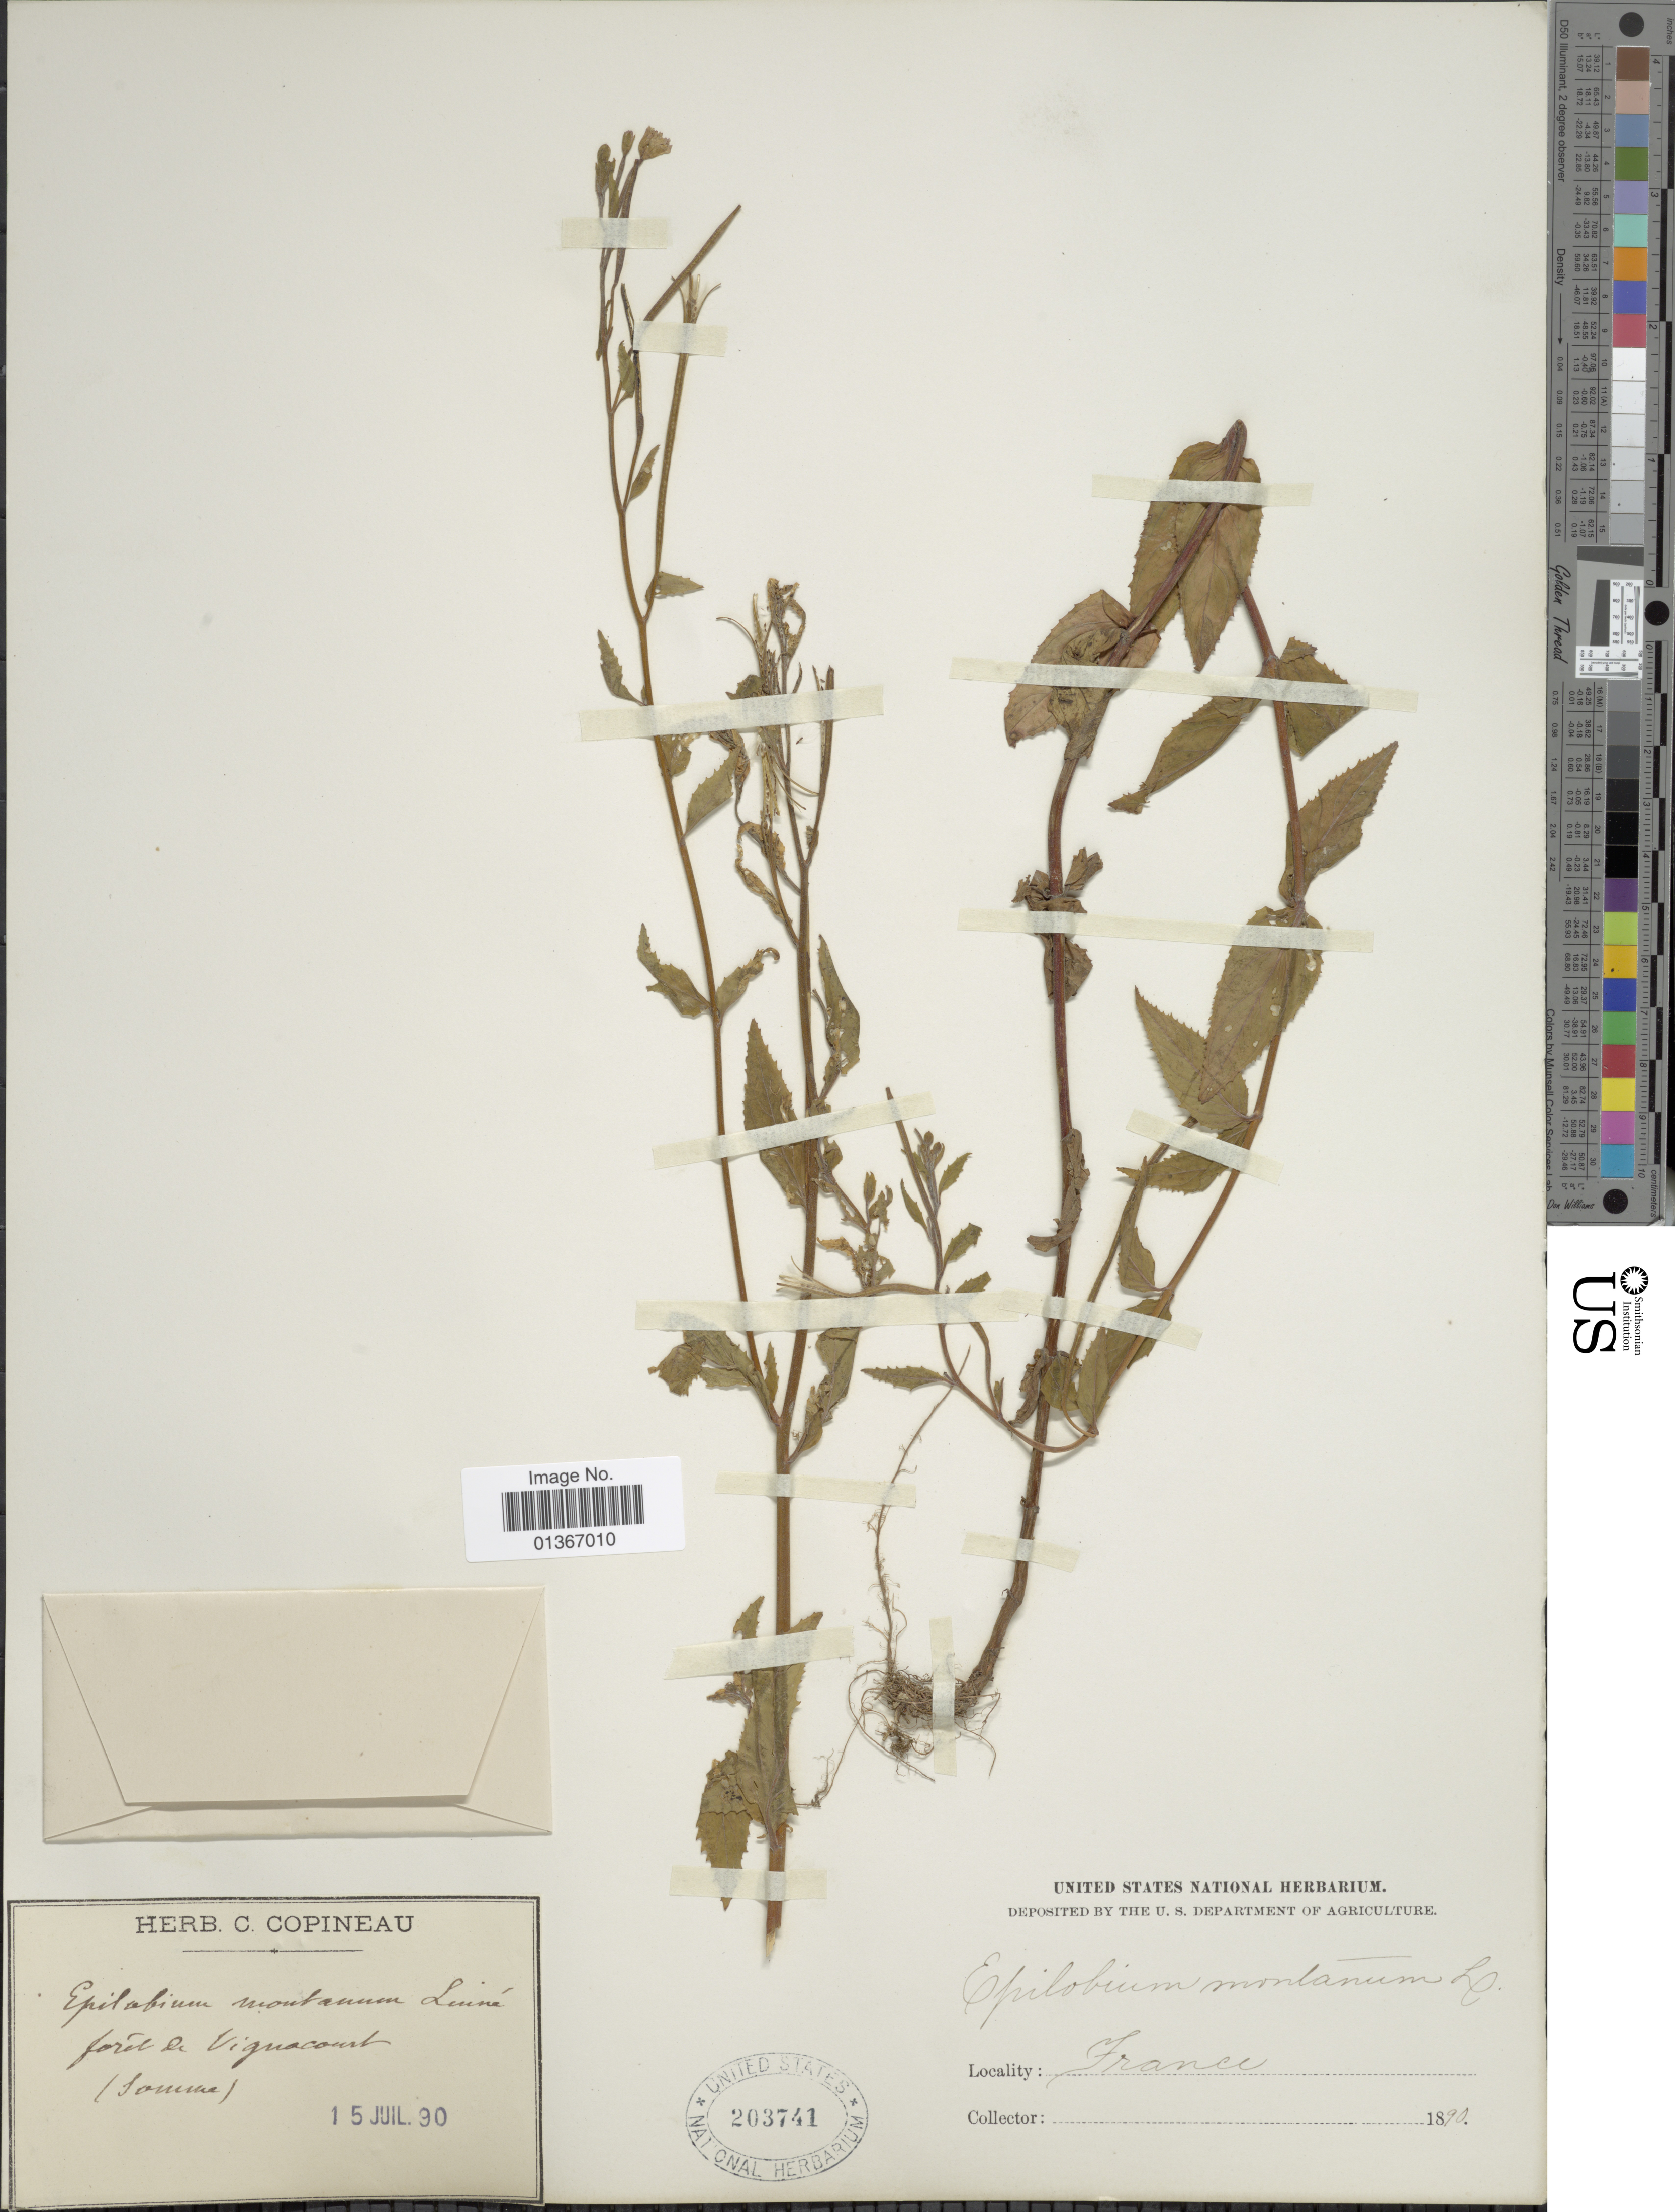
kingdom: Plantae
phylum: Tracheophyta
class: Magnoliopsida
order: Myrtales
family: Onagraceae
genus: Epilobium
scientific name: Epilobium montanum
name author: L.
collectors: ex herb. C. Copineau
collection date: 1890-07-15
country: France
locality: Forêt de Viguacourt (Somme).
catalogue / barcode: US 203741